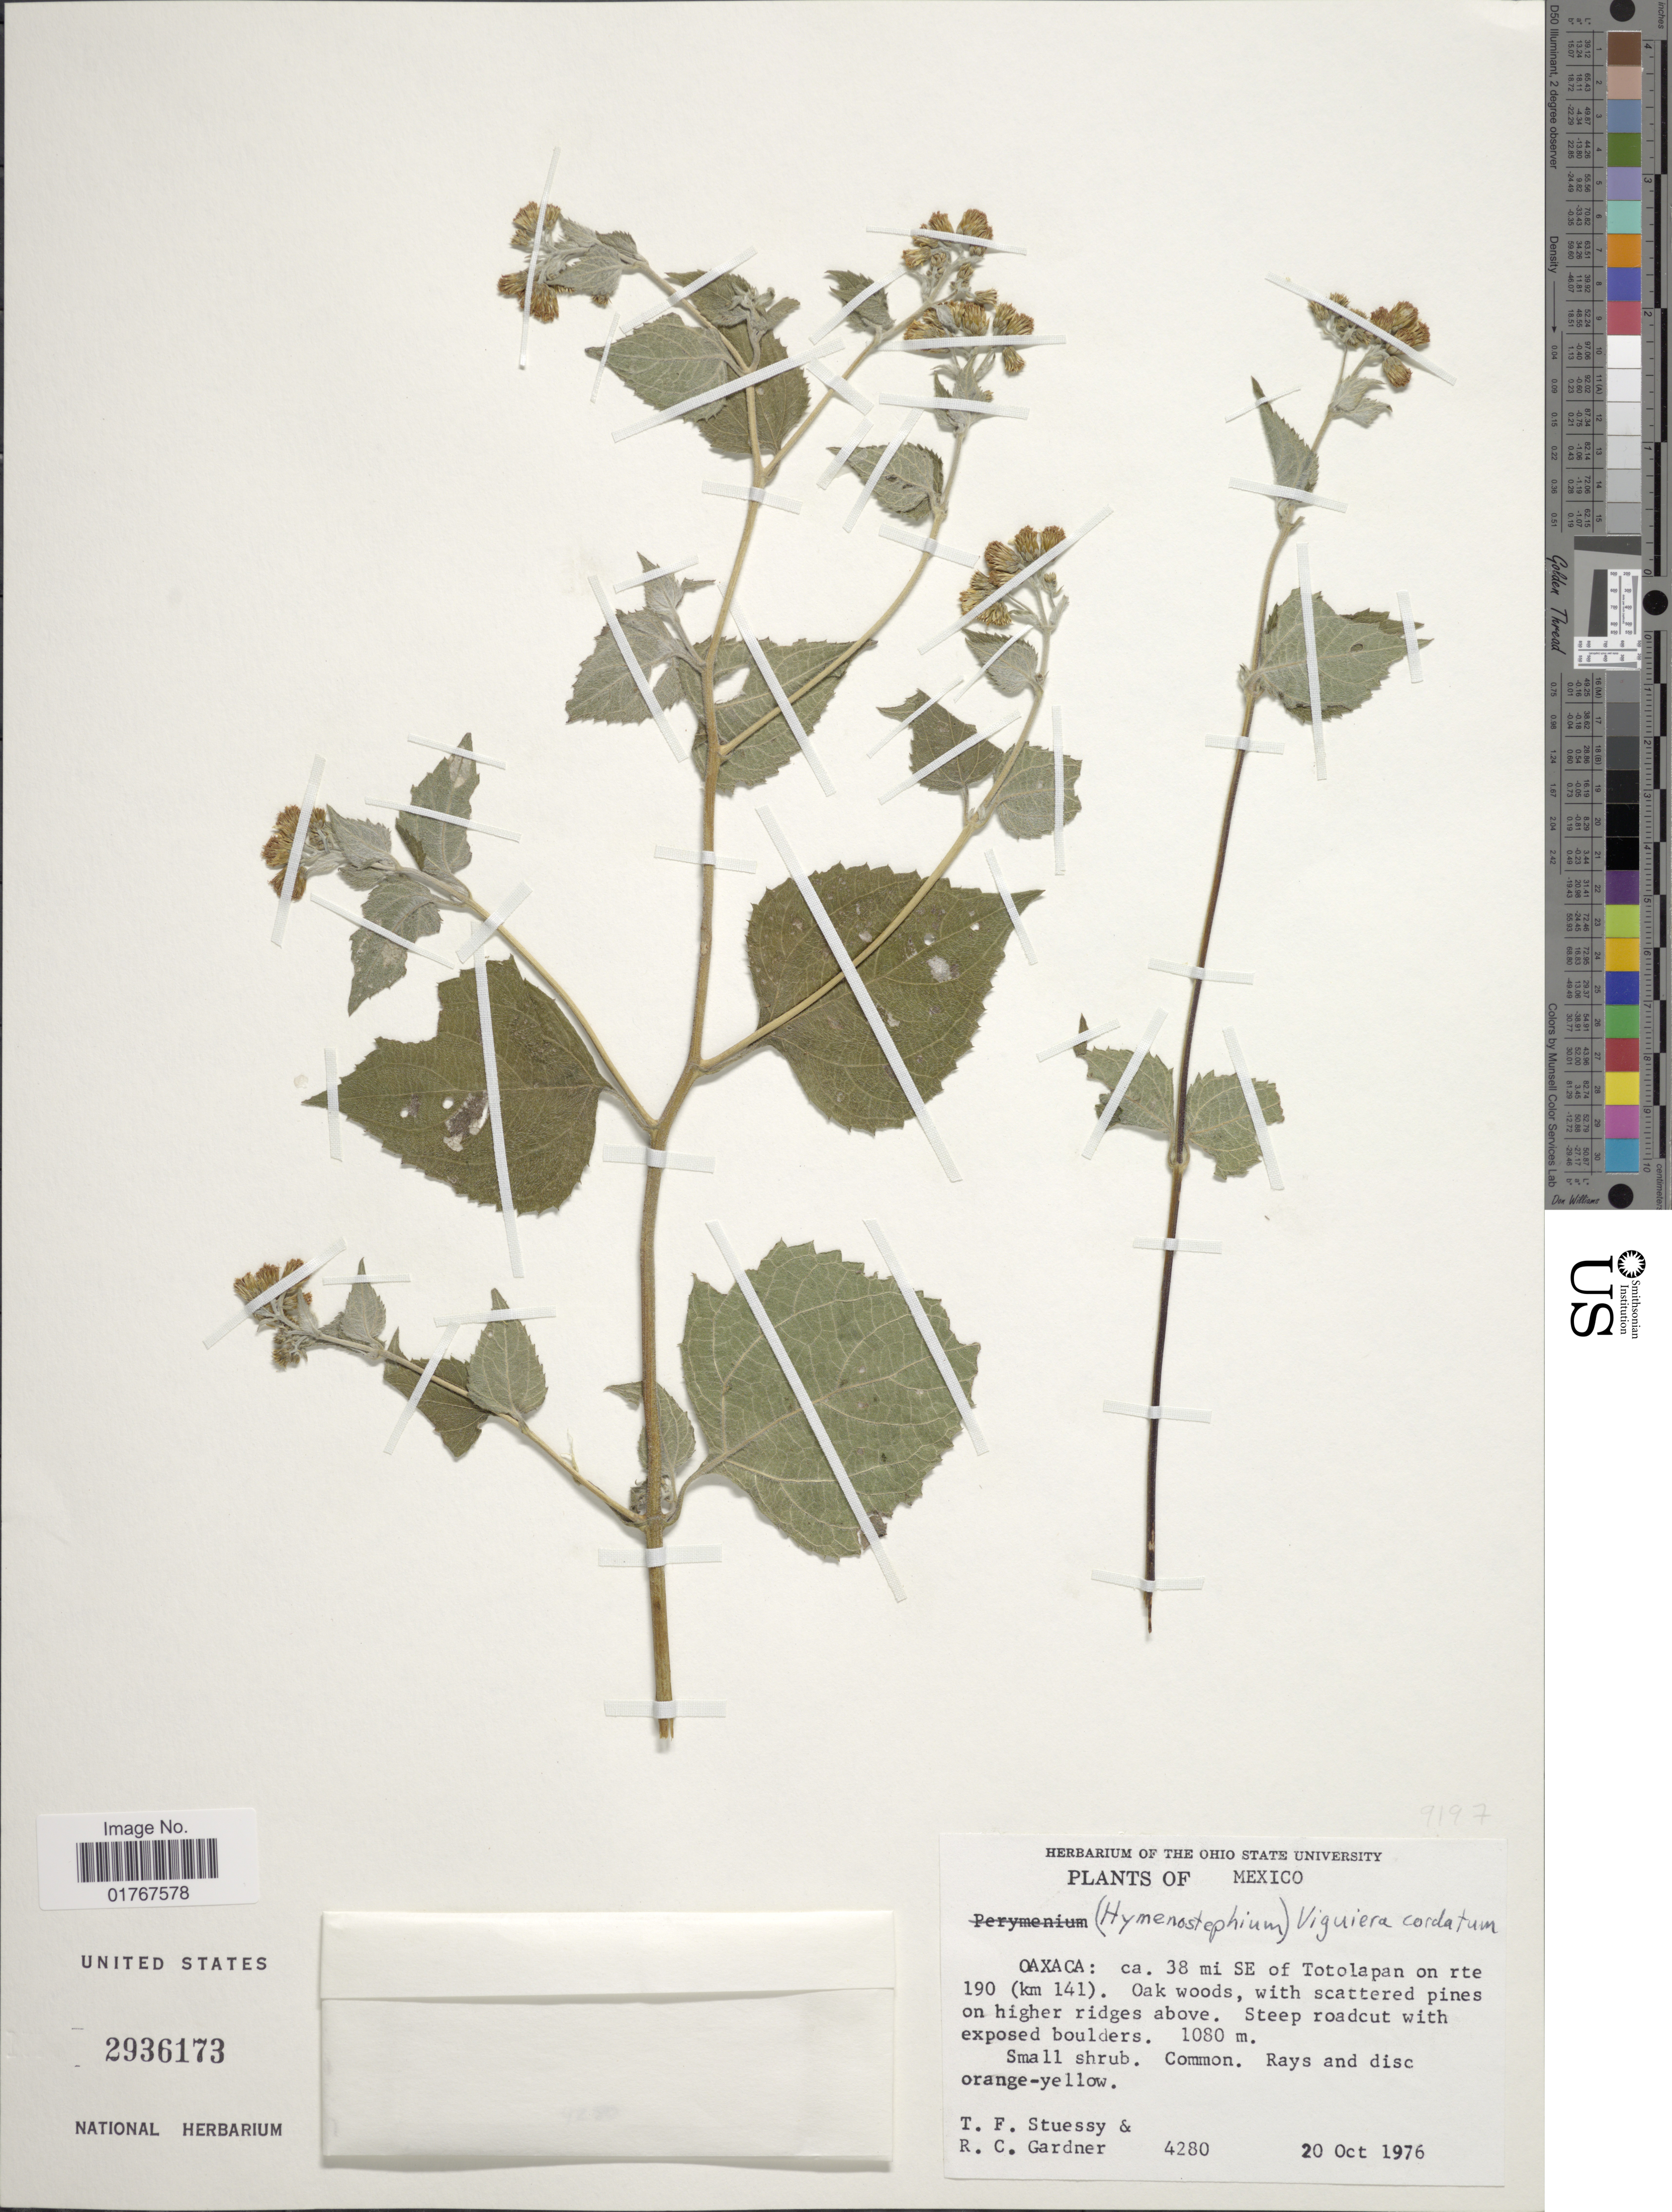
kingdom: Plantae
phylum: Tracheophyta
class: Magnoliopsida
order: Asterales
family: Asteraceae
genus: Viguiera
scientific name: Viguiera cordata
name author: (Hook. & Arn.) D'Arcy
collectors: T. Stuessy & R. C. Gardner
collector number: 4280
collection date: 1976-10-20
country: Mexico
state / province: Oaxaca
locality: Ca. 38 mi SE of Totolapan on rte 190 (km 141). Oak woods, with scattered pines on higher ridges above.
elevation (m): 1080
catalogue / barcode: US 2936173